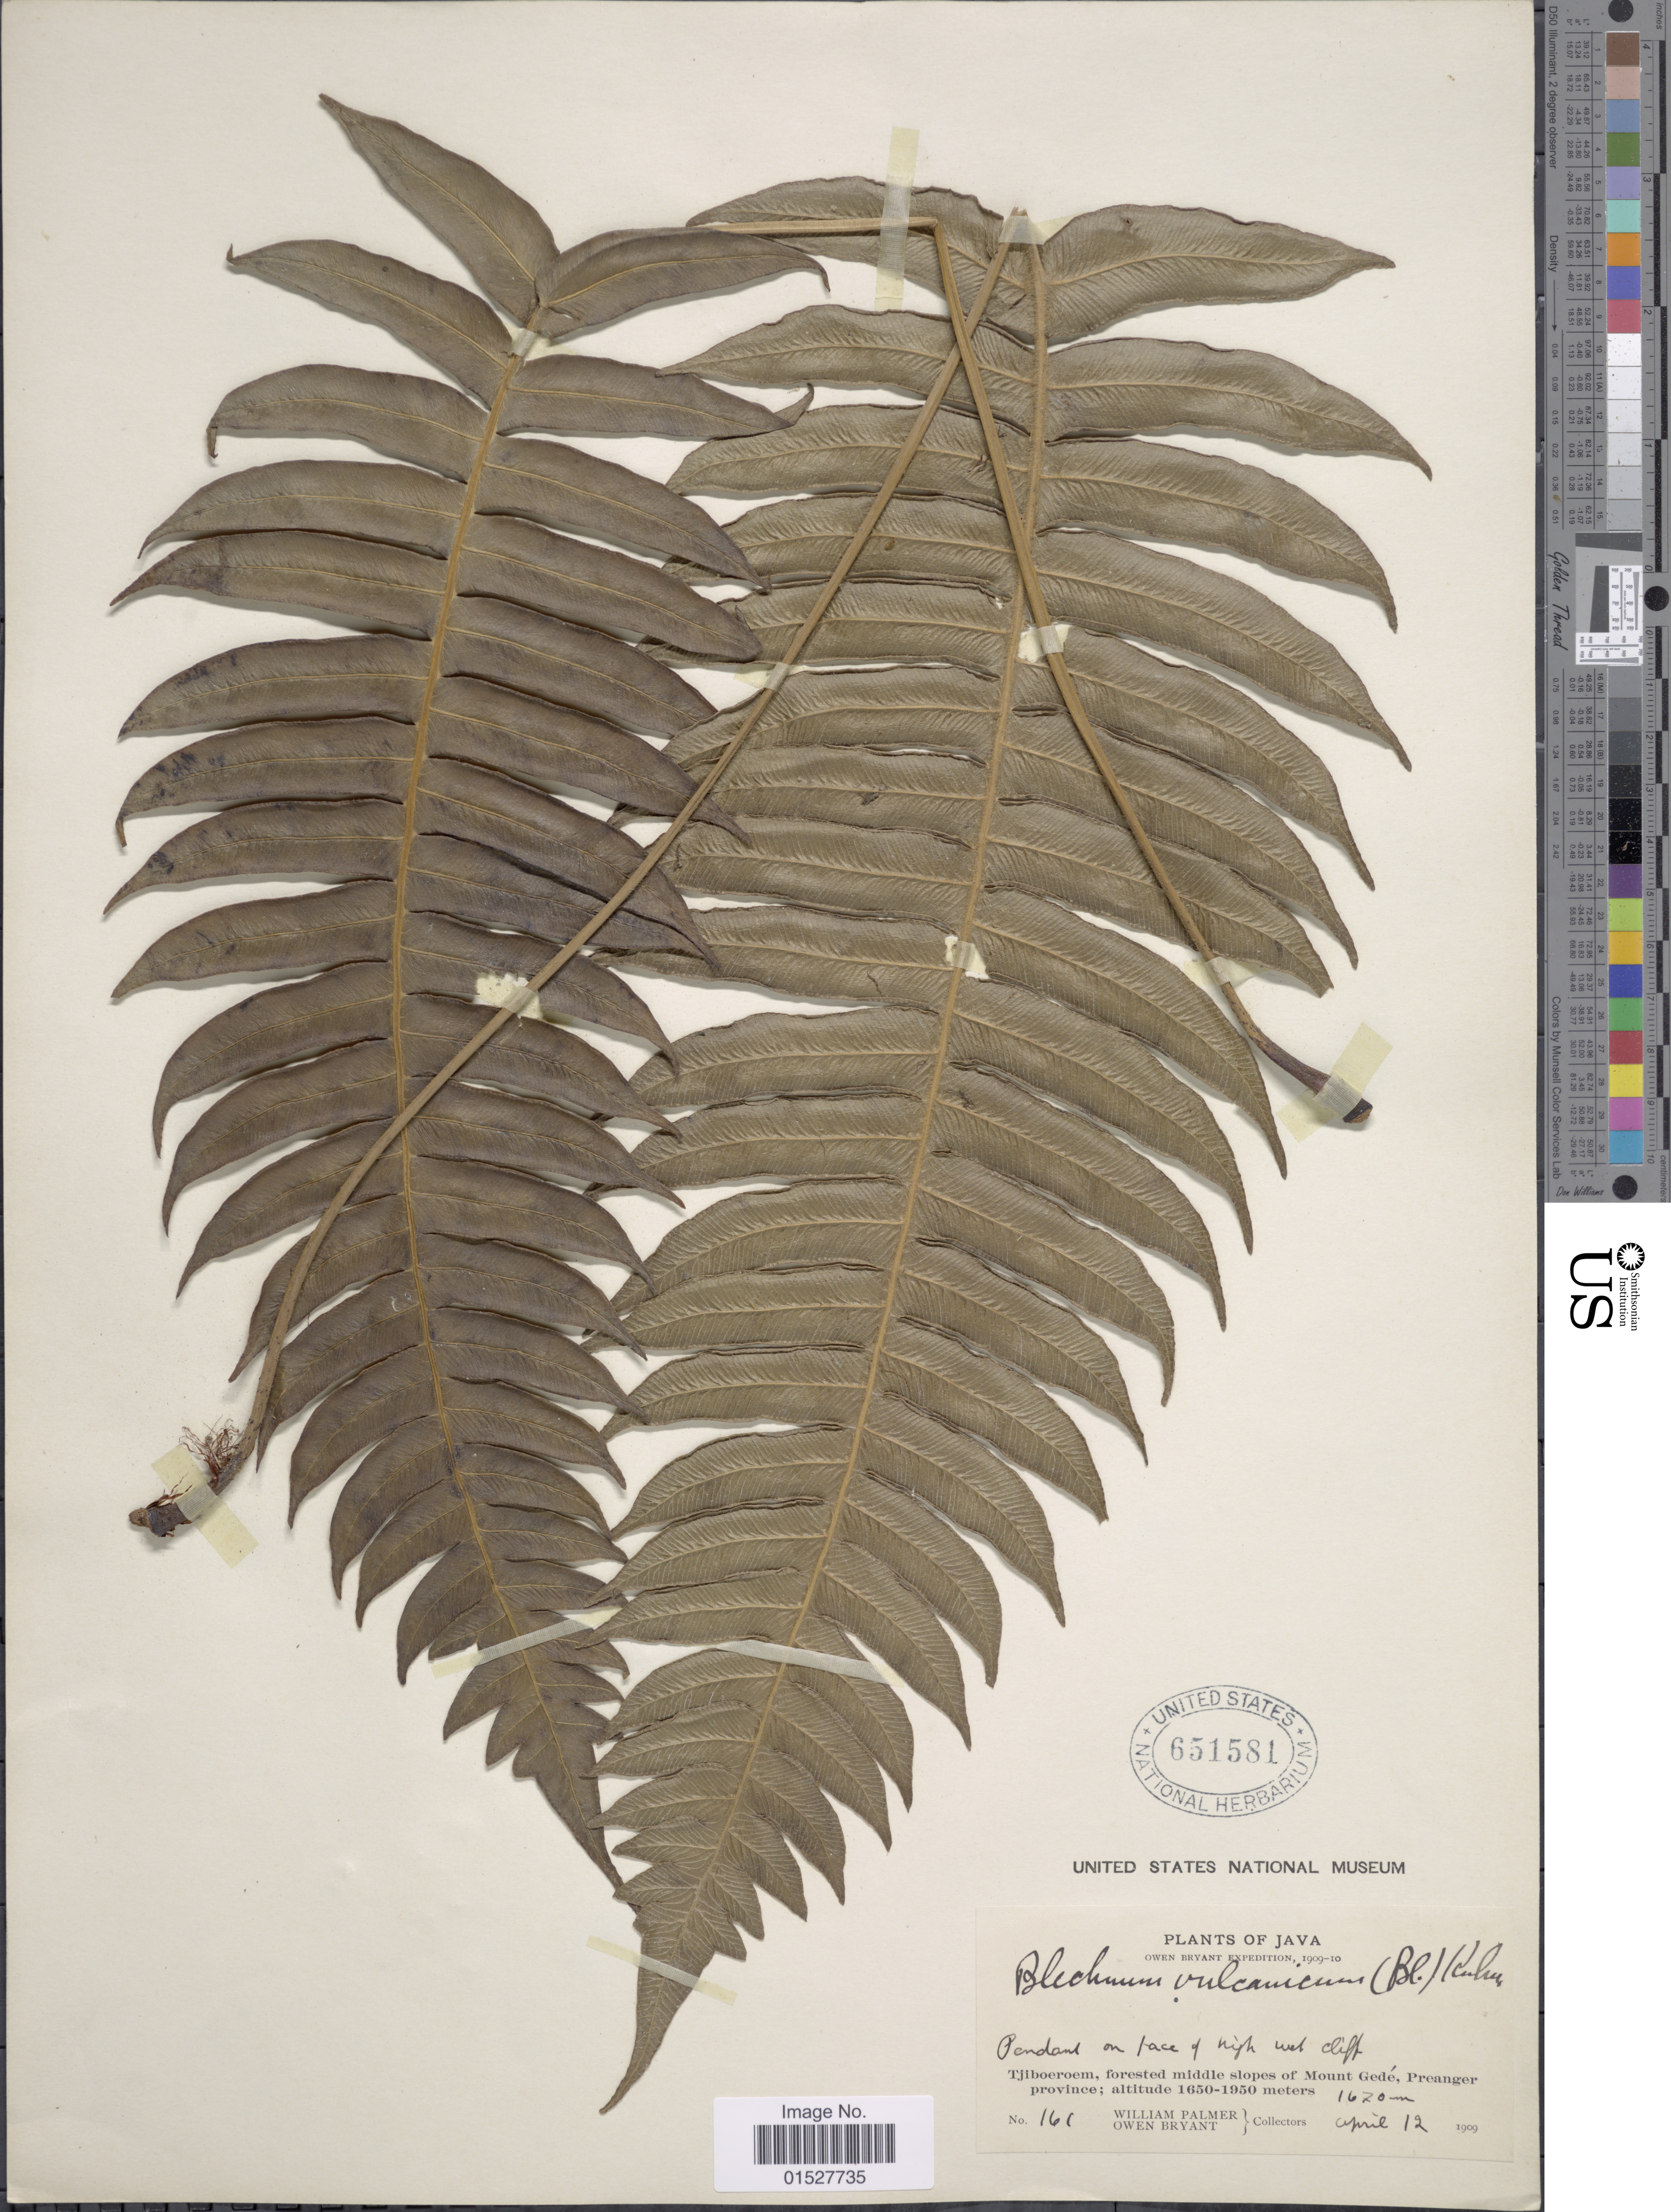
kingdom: Plantae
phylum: Tracheophyta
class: Polypodiopsida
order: Polypodiales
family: Blechnaceae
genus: Blechnum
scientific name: Blechnum vulcanicum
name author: (Blume) Kuhn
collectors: W. Palmer & O. Bryant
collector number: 161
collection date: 1909-04-12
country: Indonesia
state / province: Java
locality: Tjiboeroem, forested middle slopes of Mount Gede, Preanger province.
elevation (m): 1670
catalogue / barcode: US 651581